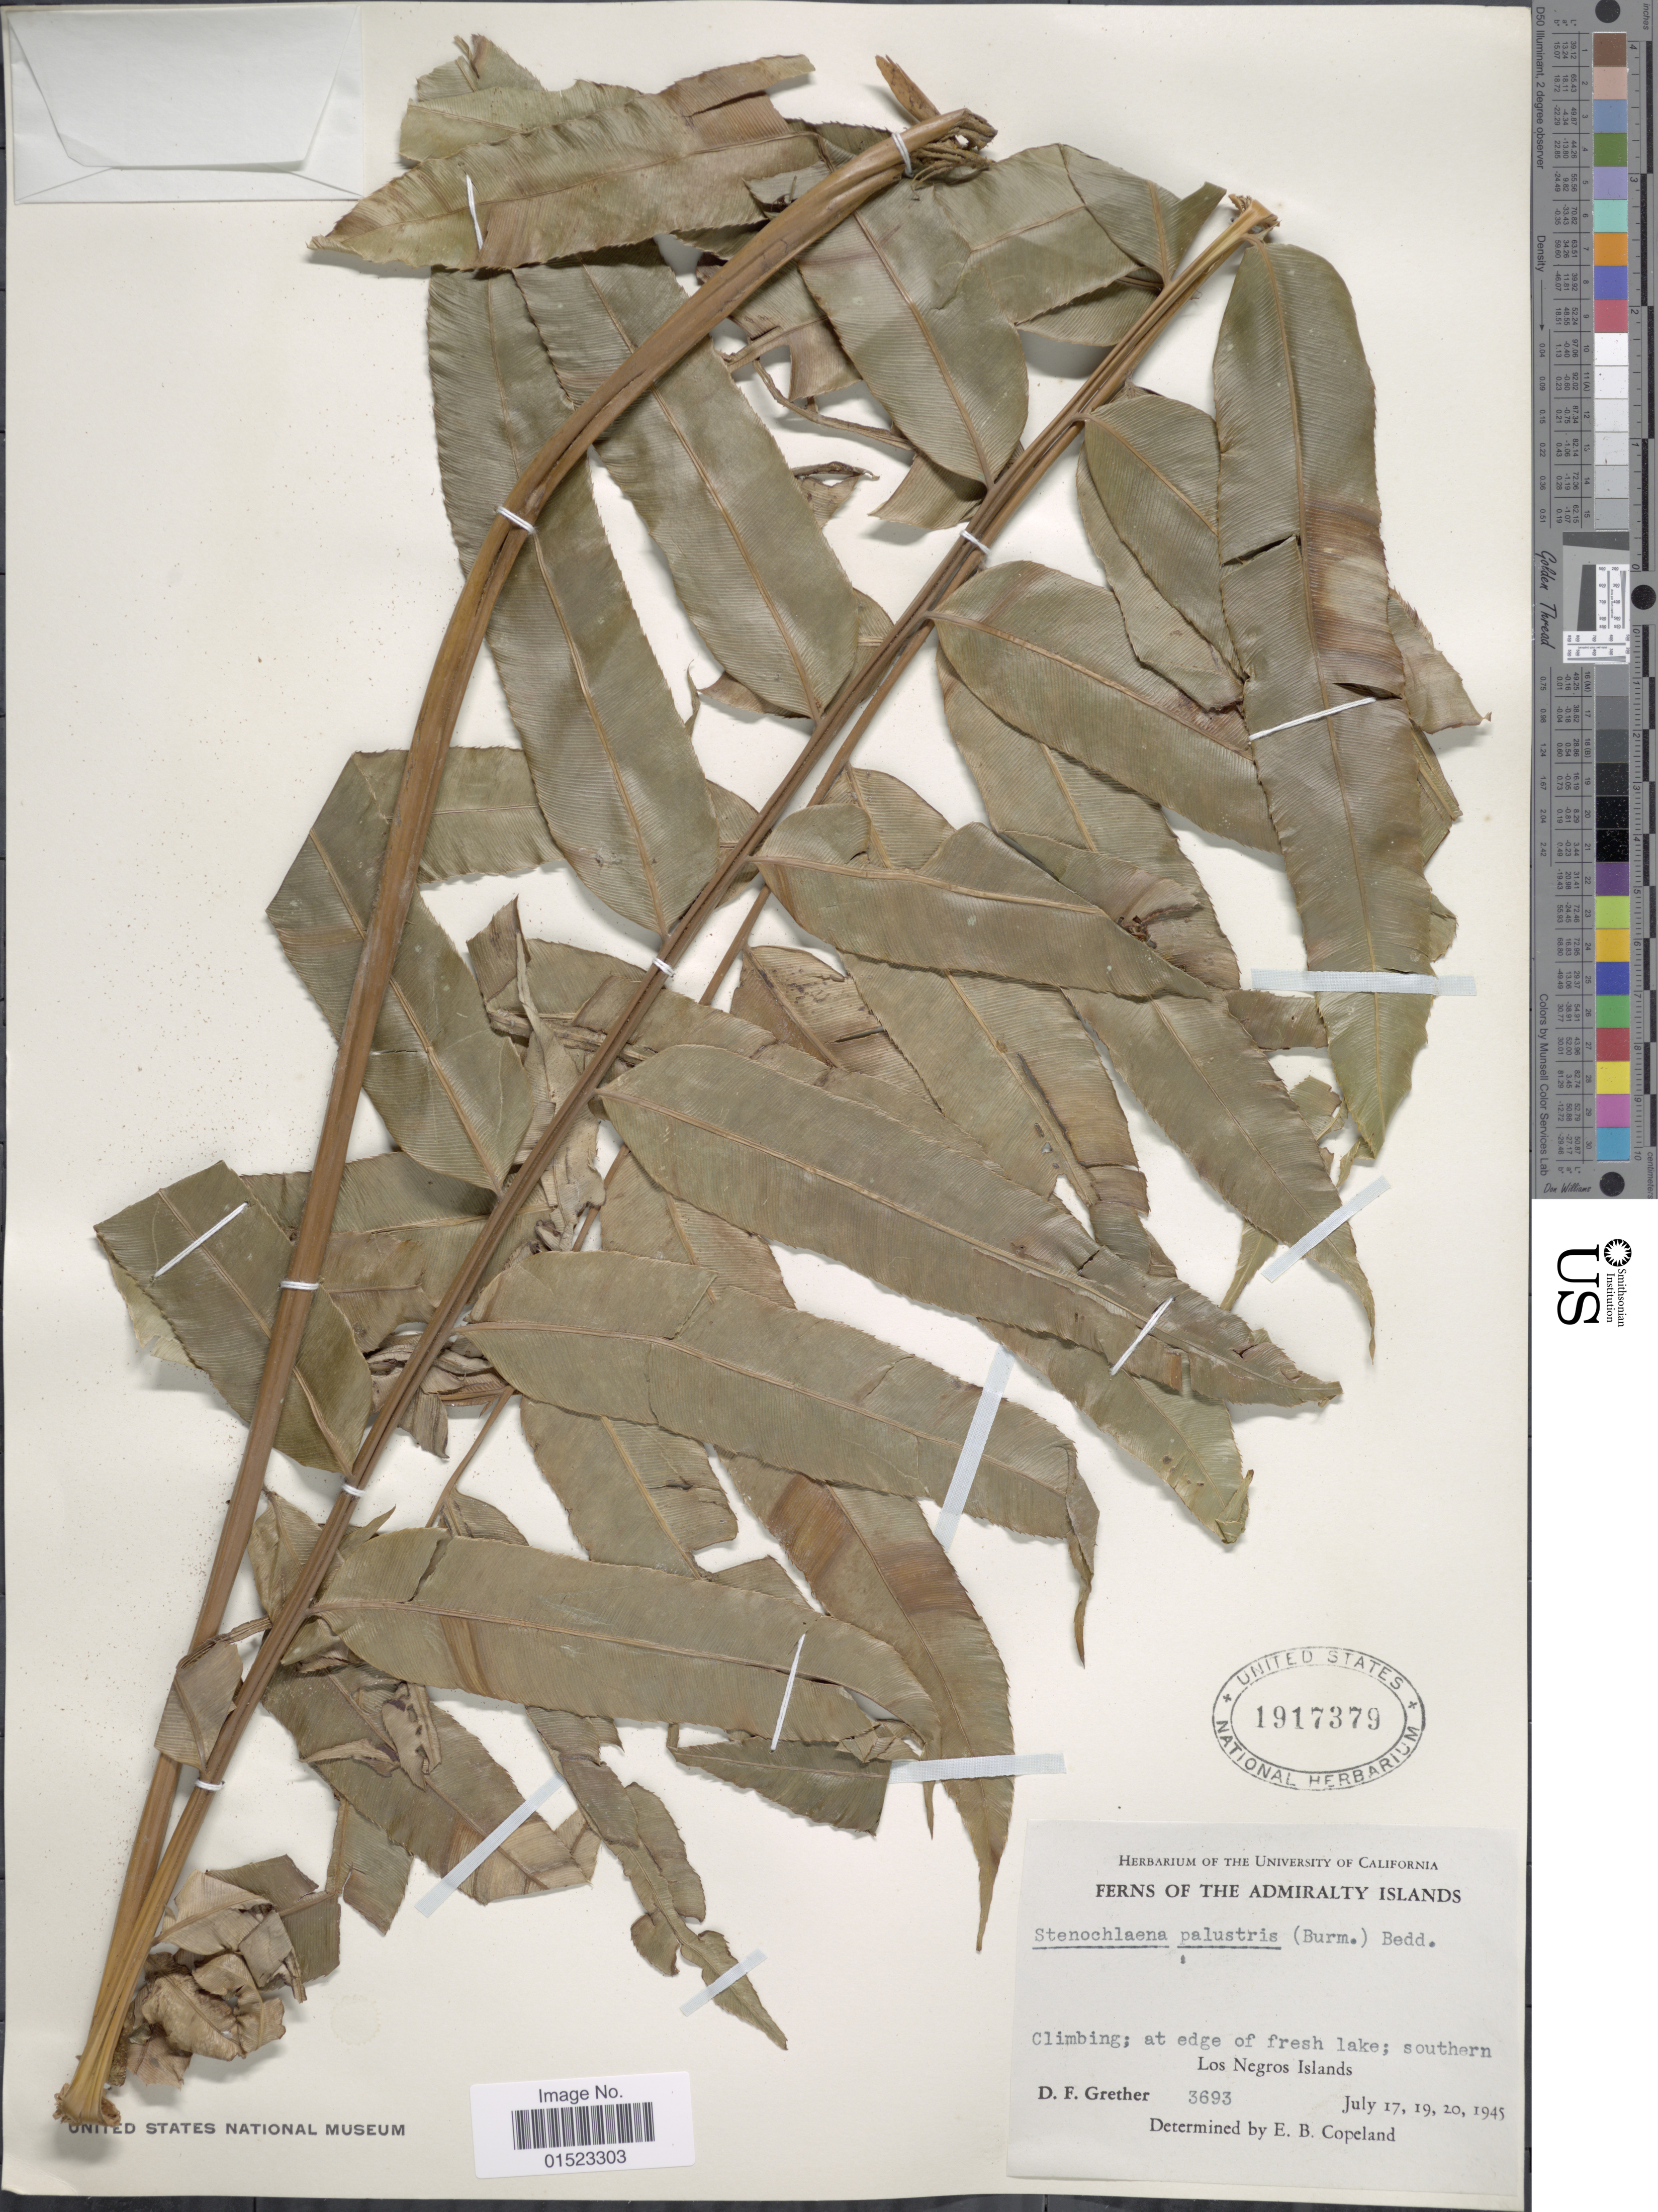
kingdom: Plantae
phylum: Tracheophyta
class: Polypodiopsida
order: Polypodiales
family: Blechnaceae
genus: Stenochlaena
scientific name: Stenochlaena palustris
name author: (Burm. f.) Bedd.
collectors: D. F. Grether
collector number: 3693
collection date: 1945-07-17/1945-07-20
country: Papua New Guinea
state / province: Manus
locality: The Los Negros Islands, The Admiralty Islands, at edge of fresh lake, southern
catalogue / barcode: US 1917379